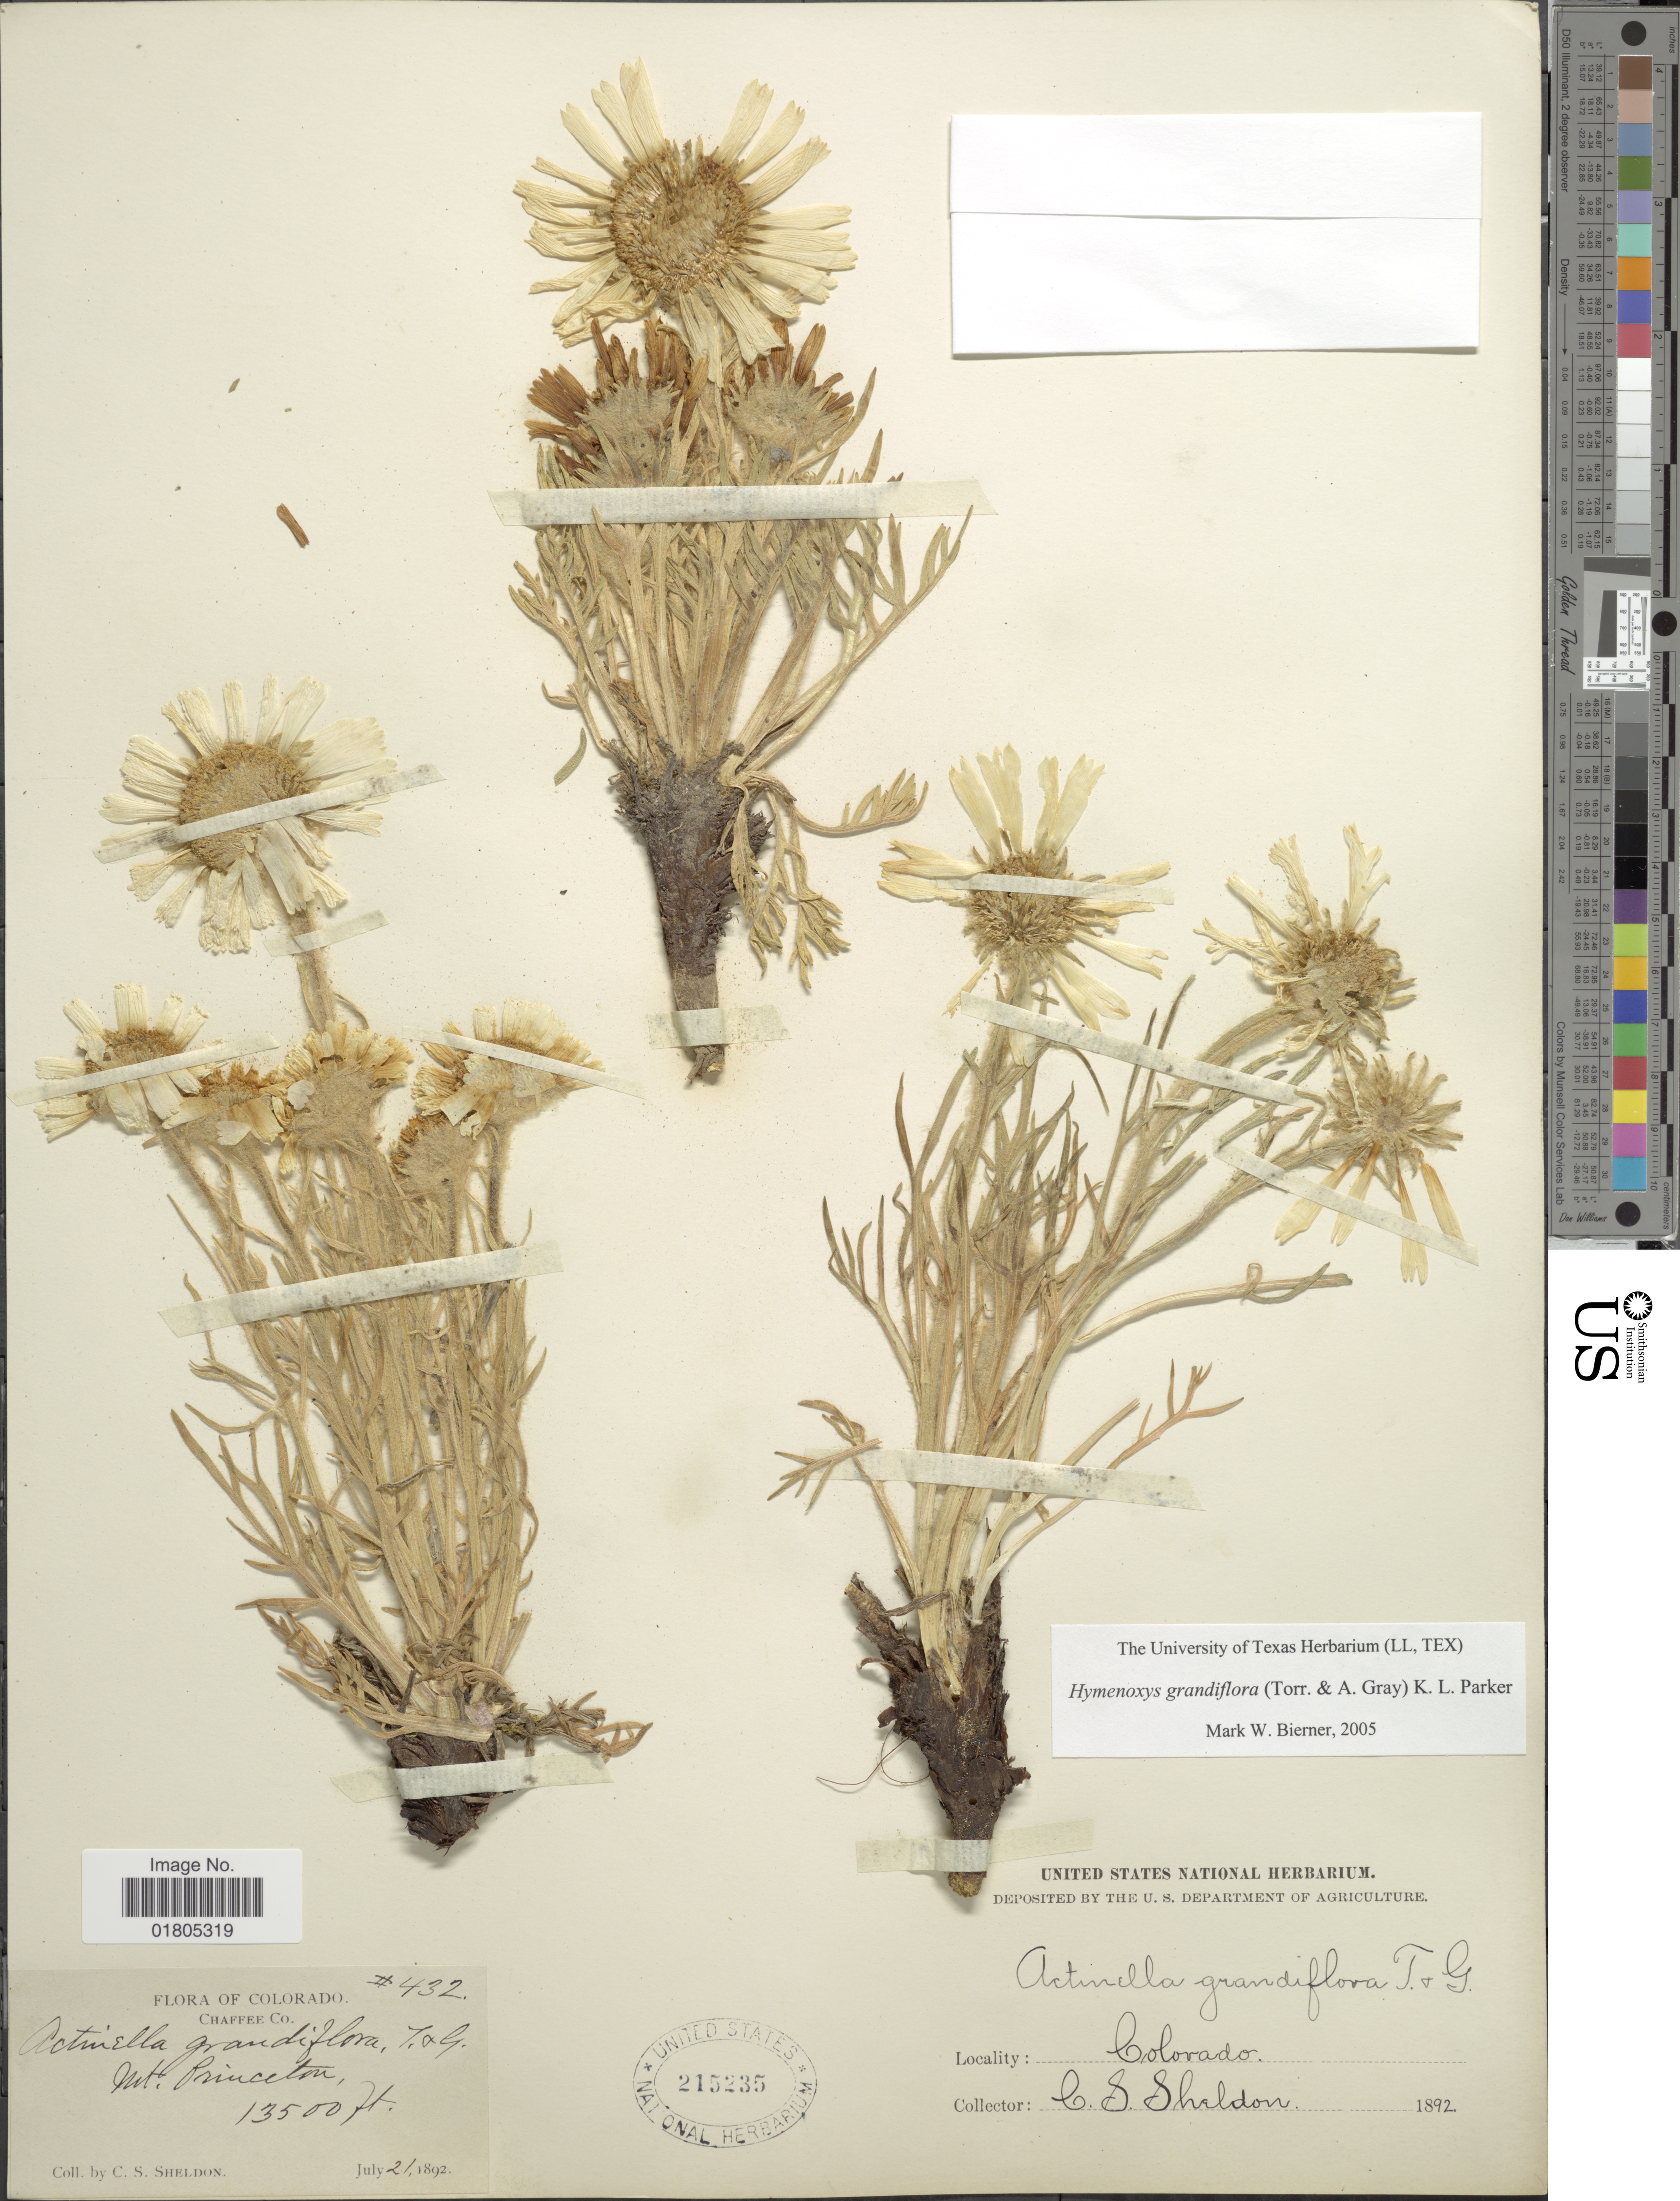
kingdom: Plantae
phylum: Tracheophyta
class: Magnoliopsida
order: Asterales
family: Asteraceae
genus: Actinea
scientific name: Actinea grandiflora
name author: (Torr. & A. Gray) Kuntze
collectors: C. S. Sheldon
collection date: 1892-07-21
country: United States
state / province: Colorado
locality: Chaffee Co, Mt. Princeton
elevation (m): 4115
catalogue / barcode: US 215235